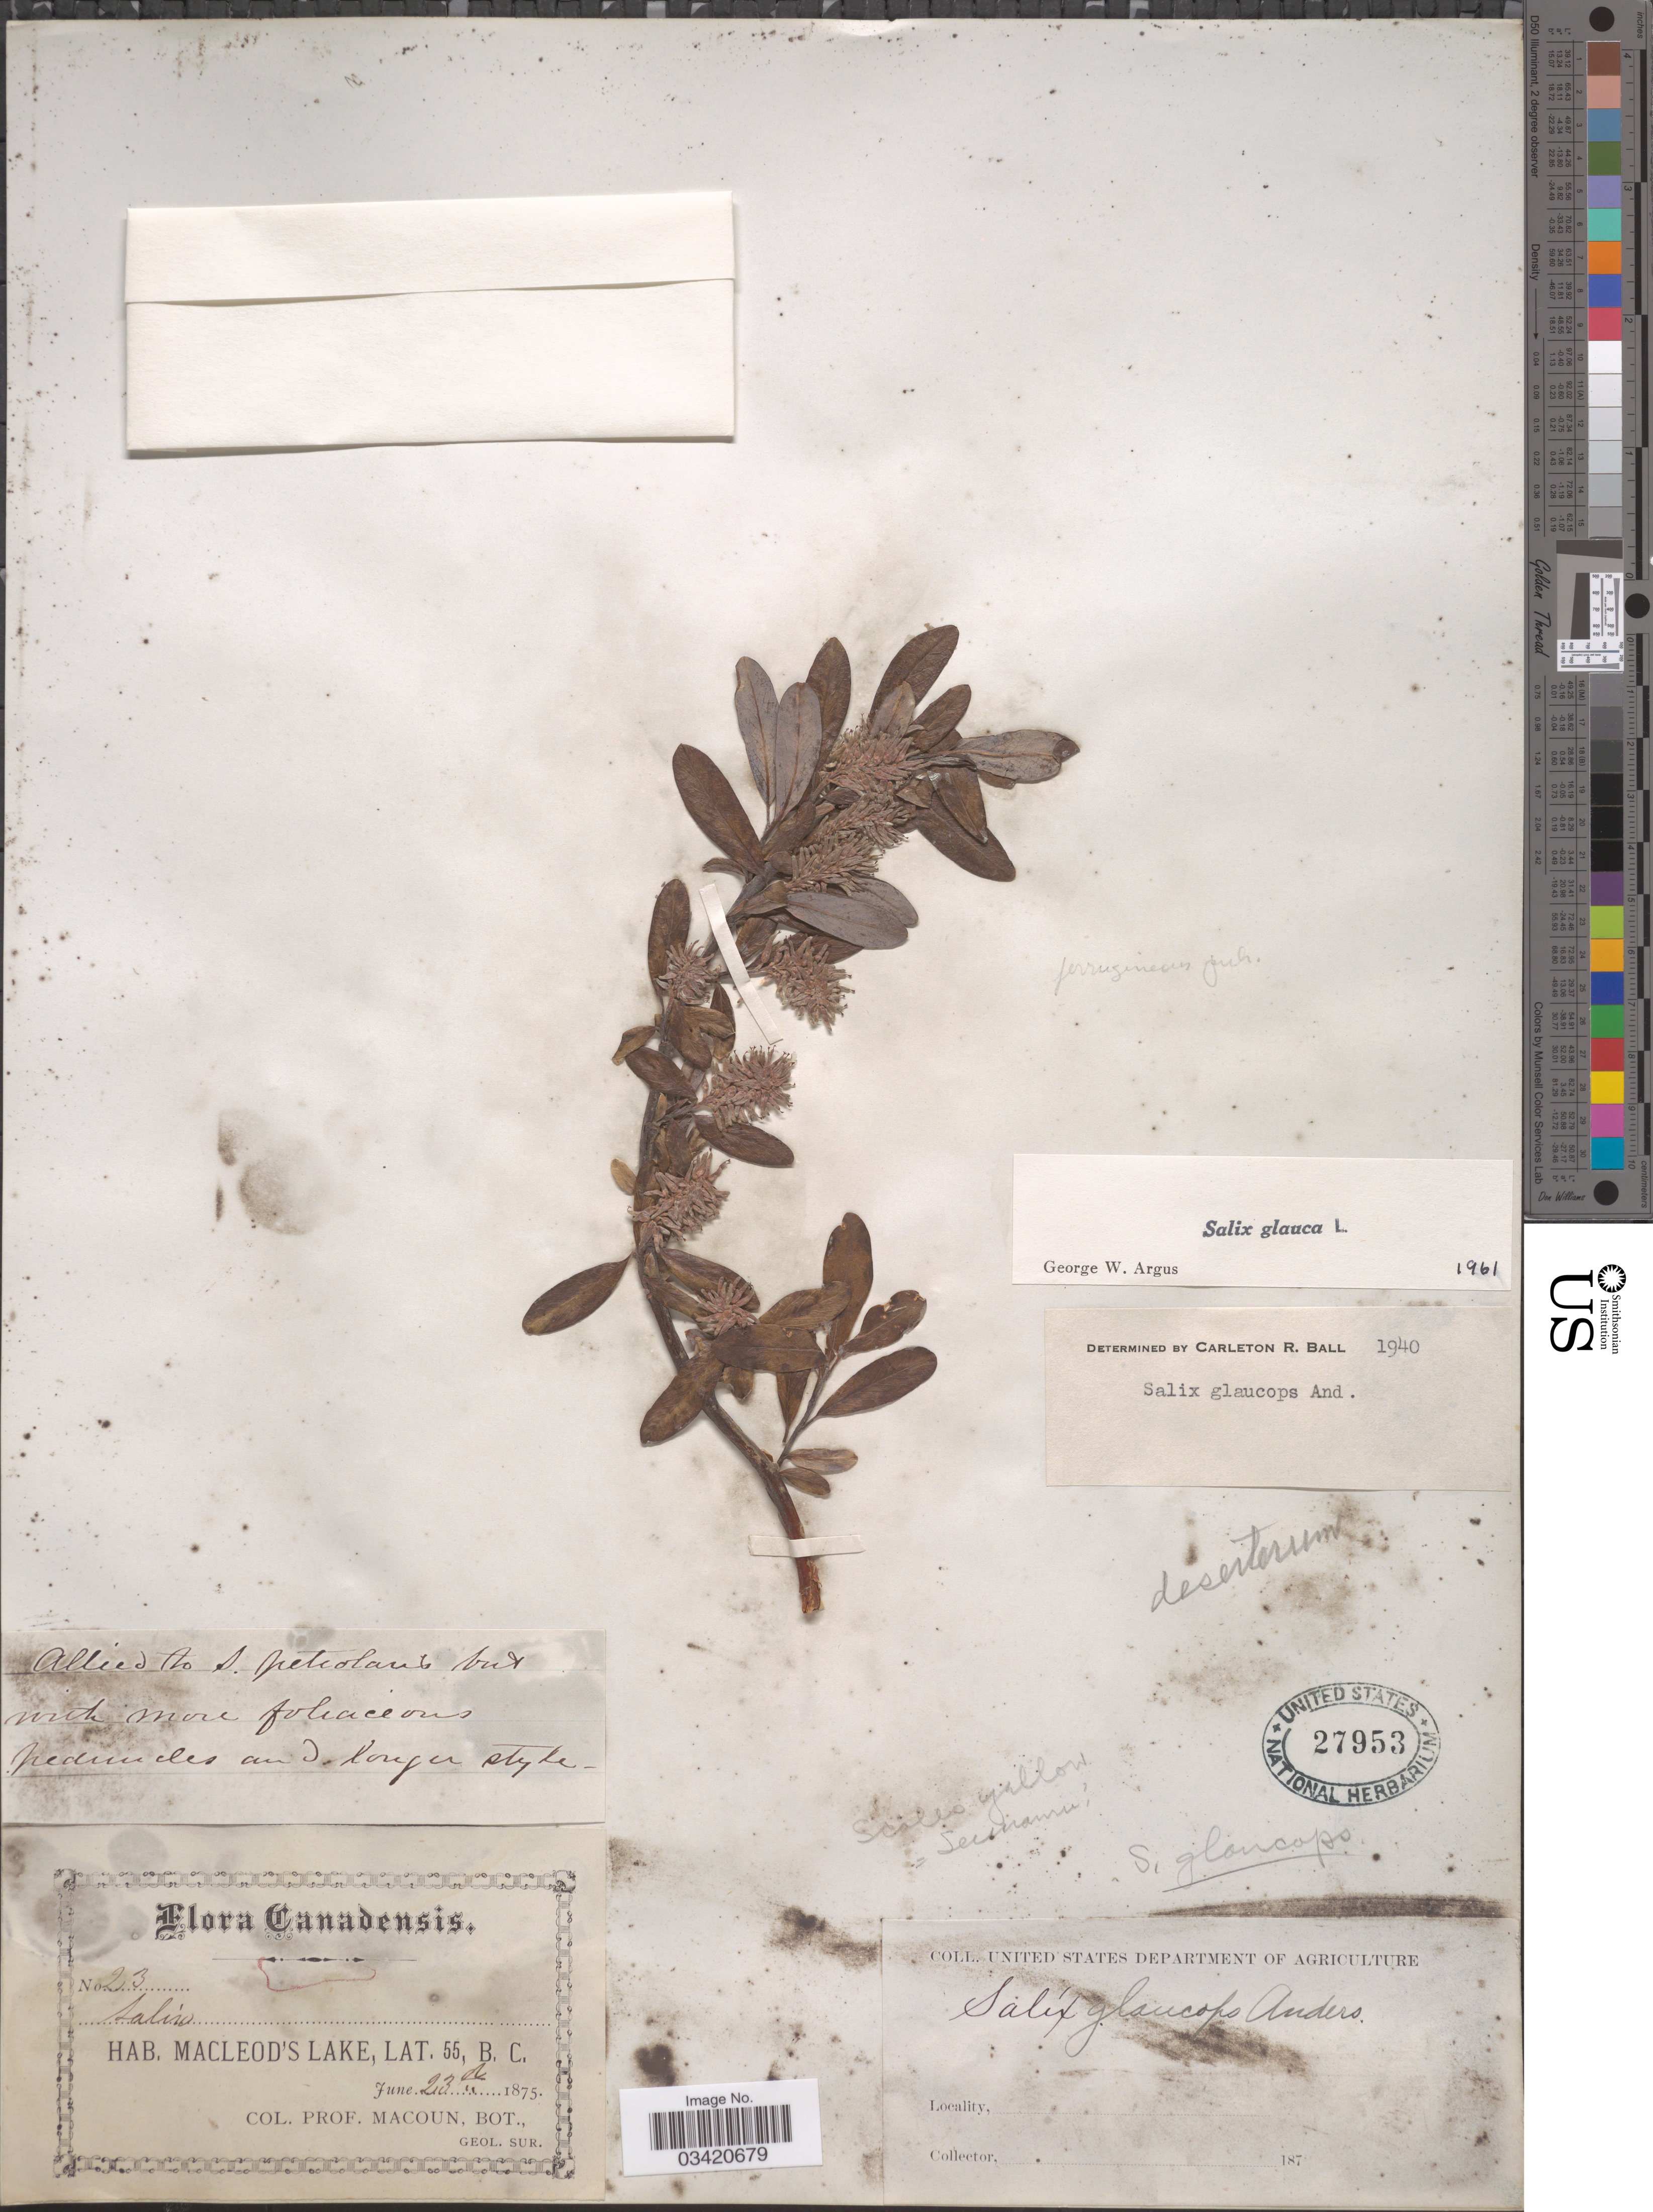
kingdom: Plantae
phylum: Tracheophyta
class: Magnoliopsida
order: Malpighiales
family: Salicaceae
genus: Salix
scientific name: Salix glauca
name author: L.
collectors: Prof. Macoun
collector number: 23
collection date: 1875-06-23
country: Canada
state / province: British Columbia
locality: Macleod's Lake.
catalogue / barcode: US 27953